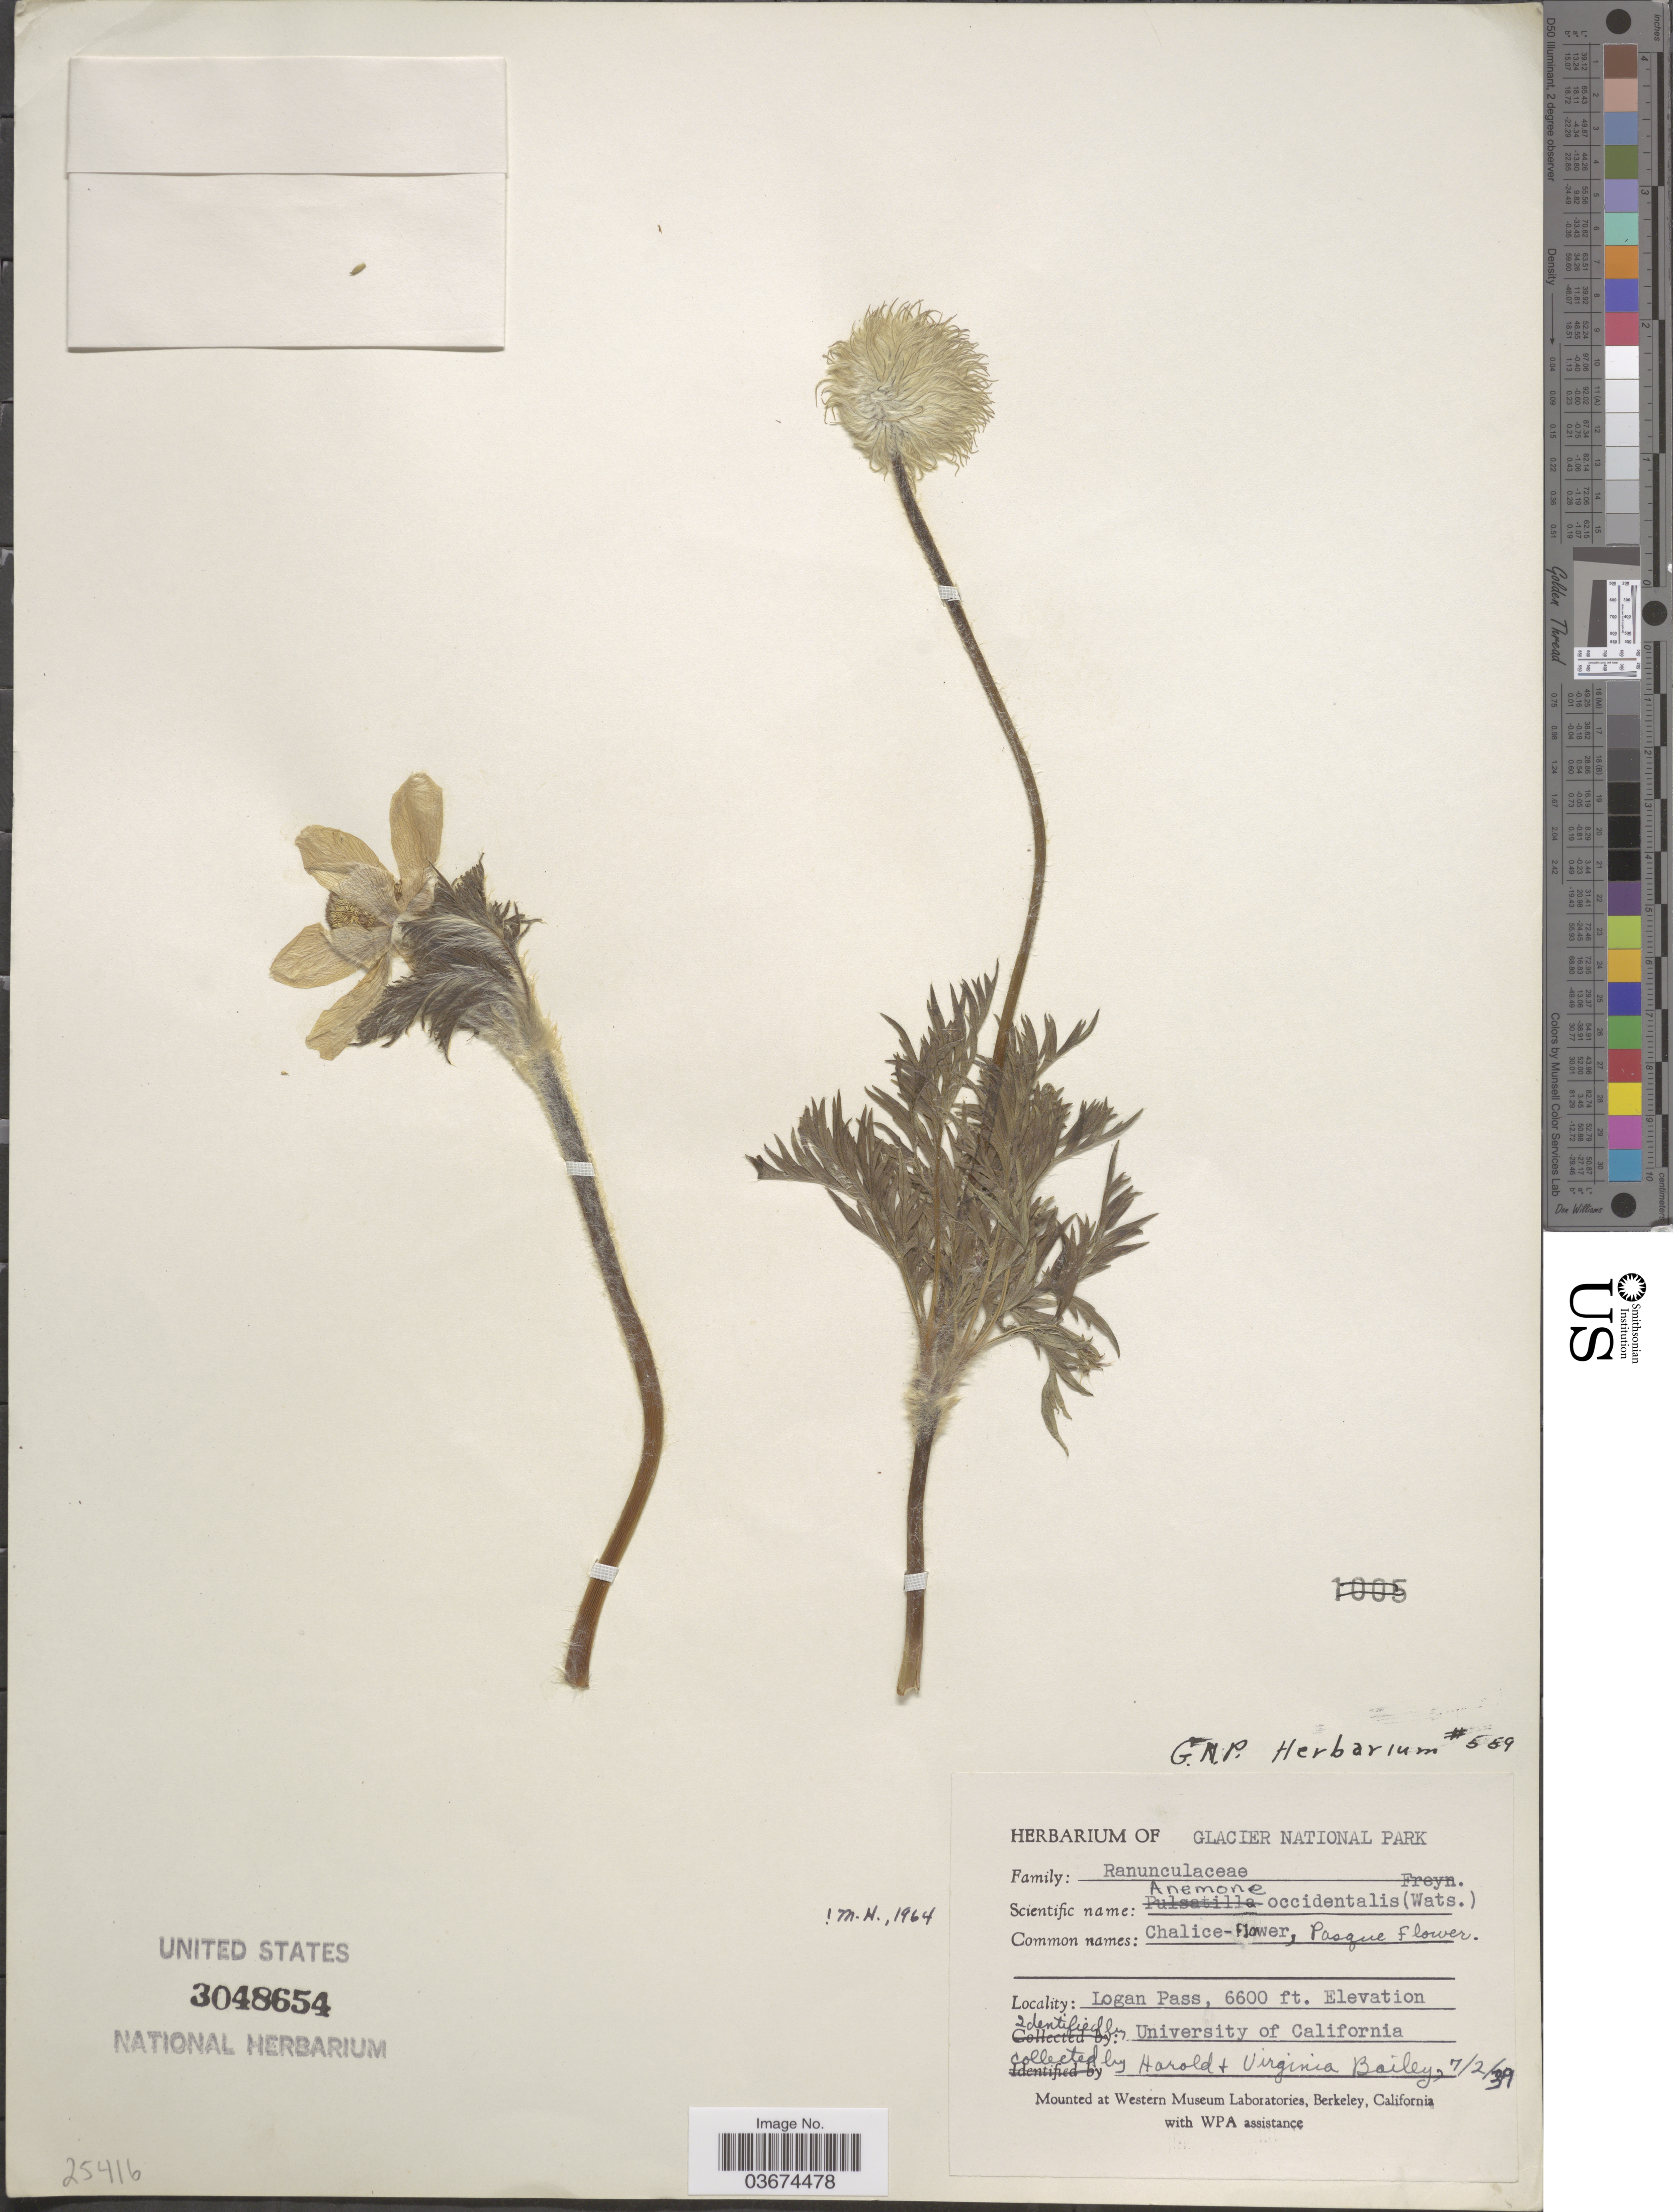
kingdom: Plantae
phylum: Tracheophyta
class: Magnoliopsida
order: Ranunculales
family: Ranunculaceae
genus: Pulsatilla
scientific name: Pulsatilla occidentalis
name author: (S. Watson) Freyn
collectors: H. Bailey & V. L. Bailey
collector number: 589*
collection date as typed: Transcribed d/m/y: 2/7/39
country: United States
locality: Logan Pass.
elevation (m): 2012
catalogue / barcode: US 3048654